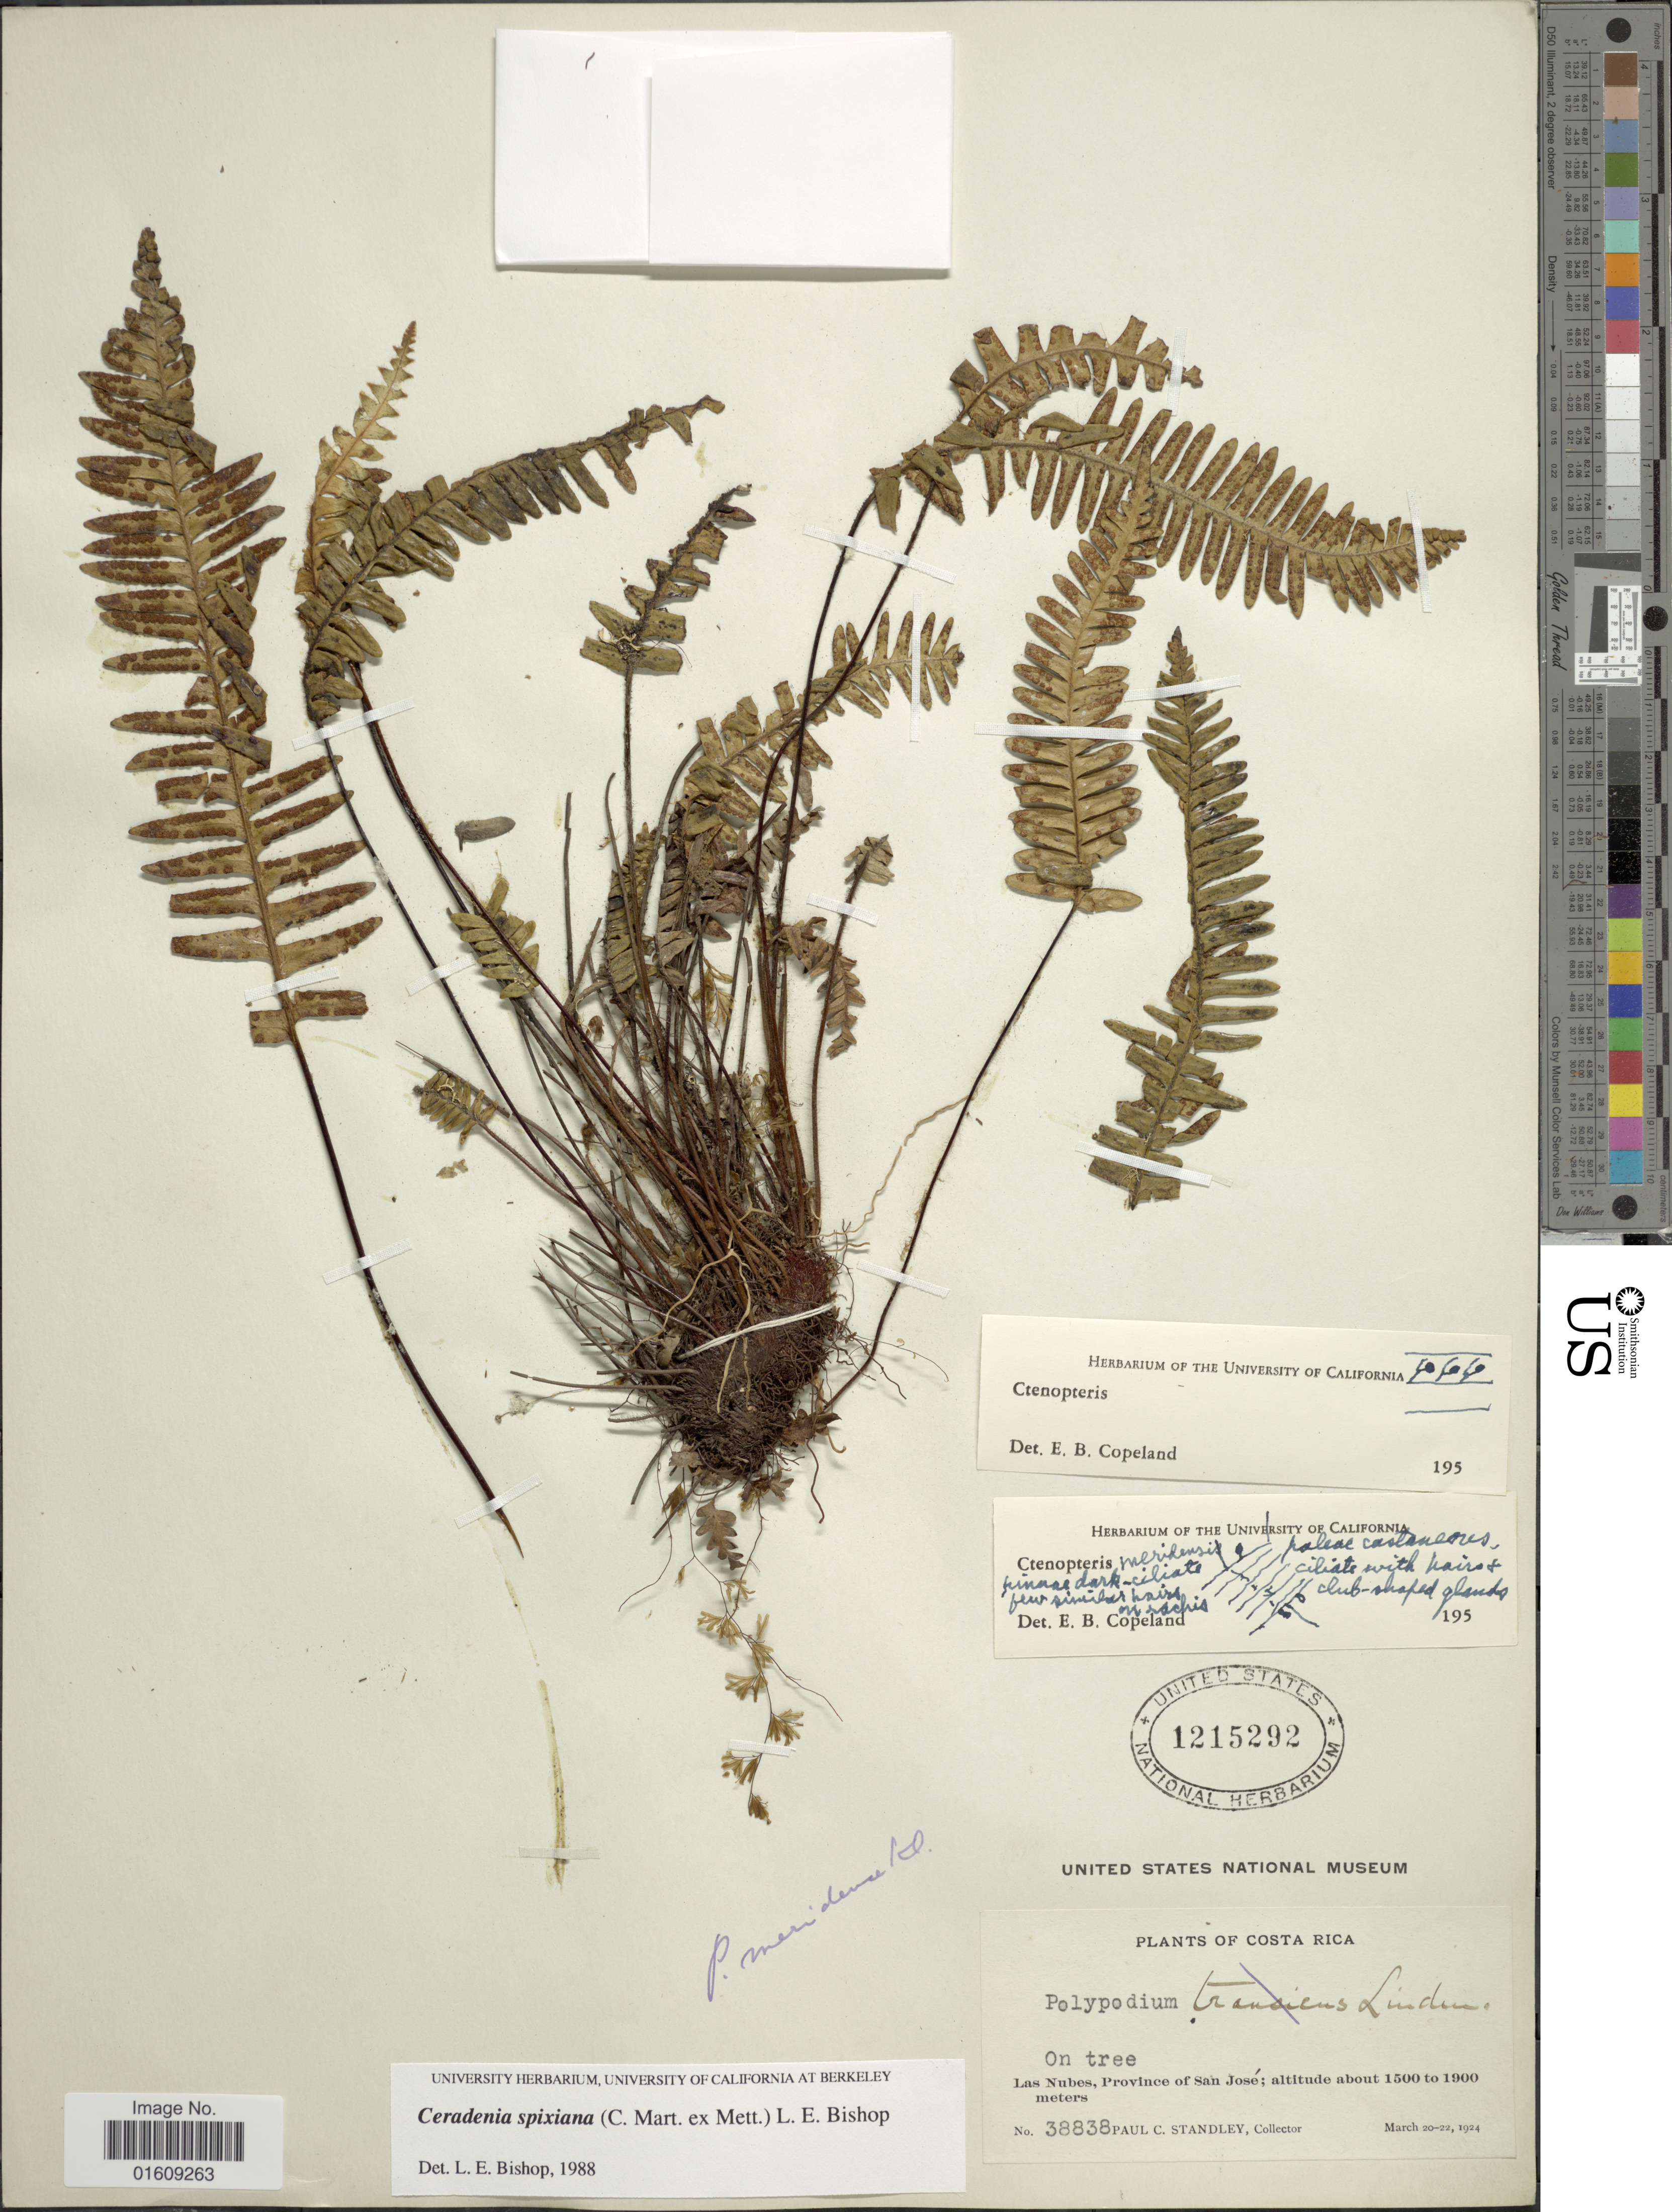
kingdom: Plantae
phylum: Tracheophyta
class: Polypodiopsida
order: Polypodiales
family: Polypodiaceae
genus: Ceradenia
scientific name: Ceradenia spixiana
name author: (Mart. ex Mett.) L.E. Bishop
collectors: P. C. Standley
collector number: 38838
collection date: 1924-03-20/1924-03-22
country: Costa Rica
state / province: San José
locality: Costa Rica, Las Nubes, Province of San José.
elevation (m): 1500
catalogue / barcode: US 1215292